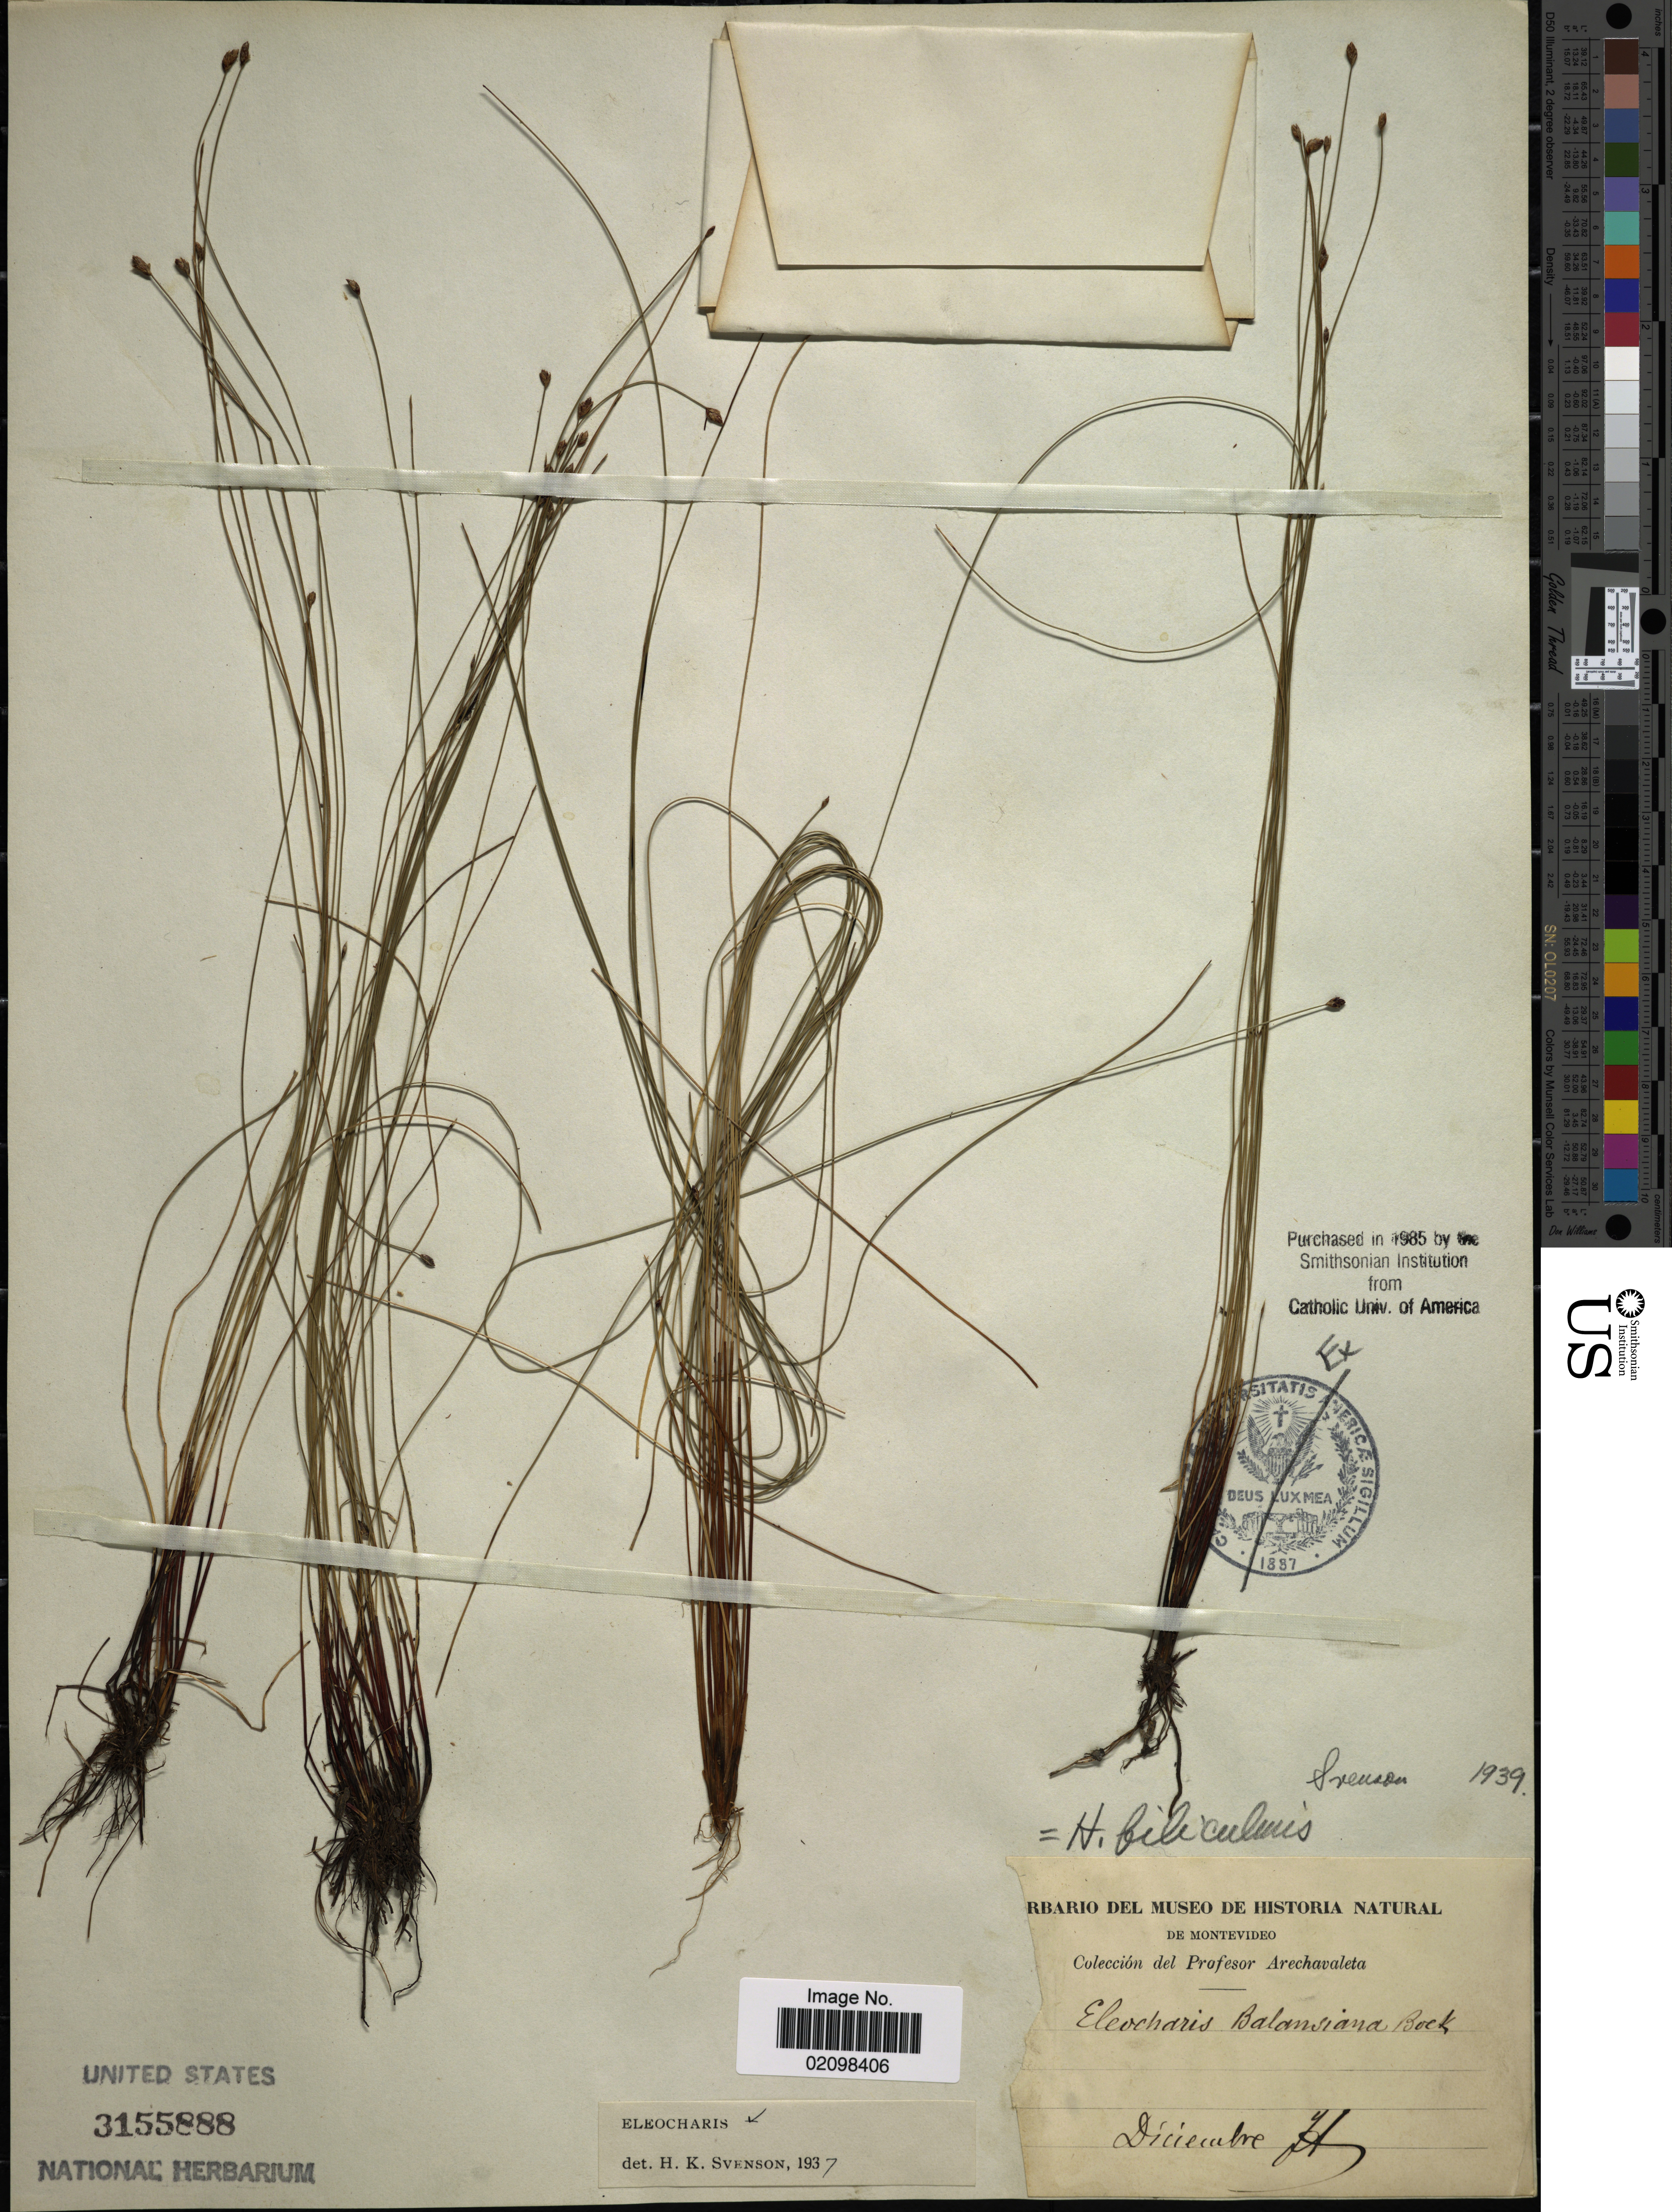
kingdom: Plantae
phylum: Tracheophyta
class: Liliopsida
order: Poales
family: Cyperaceae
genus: Eleocharis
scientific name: Eleocharis filiculmis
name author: Kunth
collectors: J. Arechavaleta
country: Uruguay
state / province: Montevideo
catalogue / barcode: US 3155888